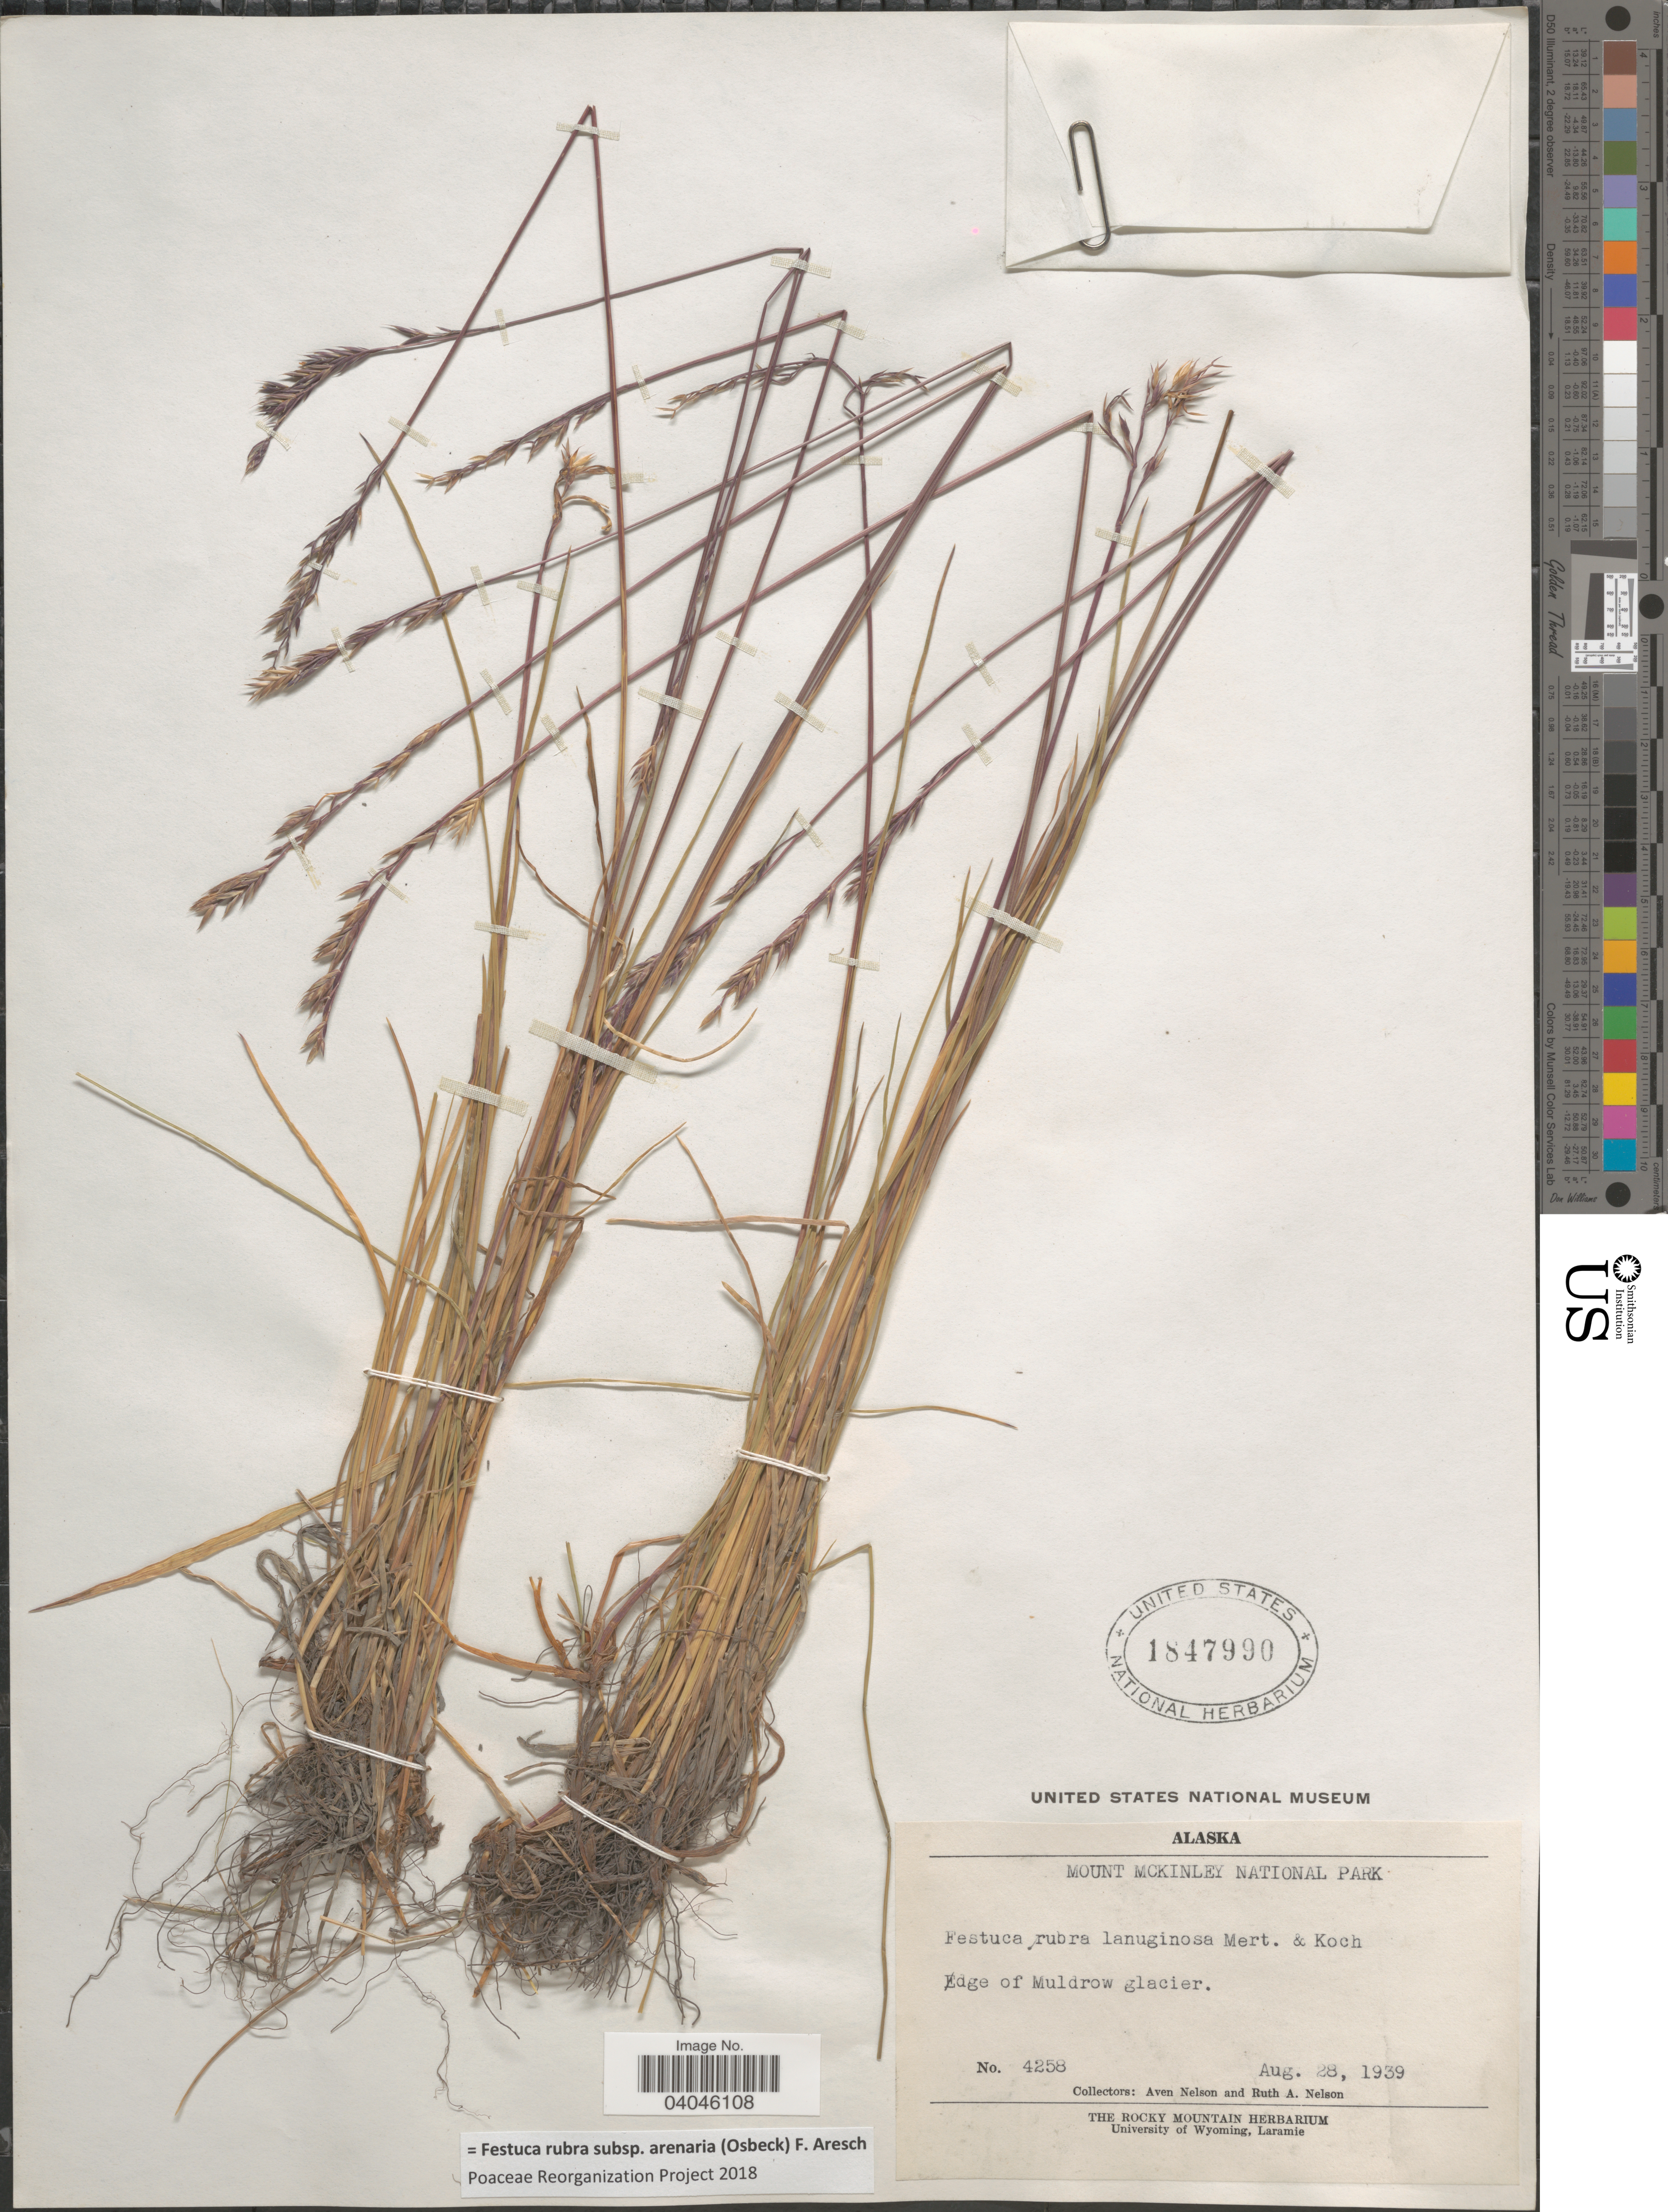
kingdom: Plantae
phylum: Tracheophyta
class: Liliopsida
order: Poales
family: Poaceae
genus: Festuca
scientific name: Festuca rubra subsp. arenaria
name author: (Osbeck) F. Aresch.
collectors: A. Nelson & R. A. Nelson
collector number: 4258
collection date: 1939-08-28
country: United States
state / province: Alaska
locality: Mount McKinley National Park. Edge of Muldrow glacier.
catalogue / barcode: US 1847990